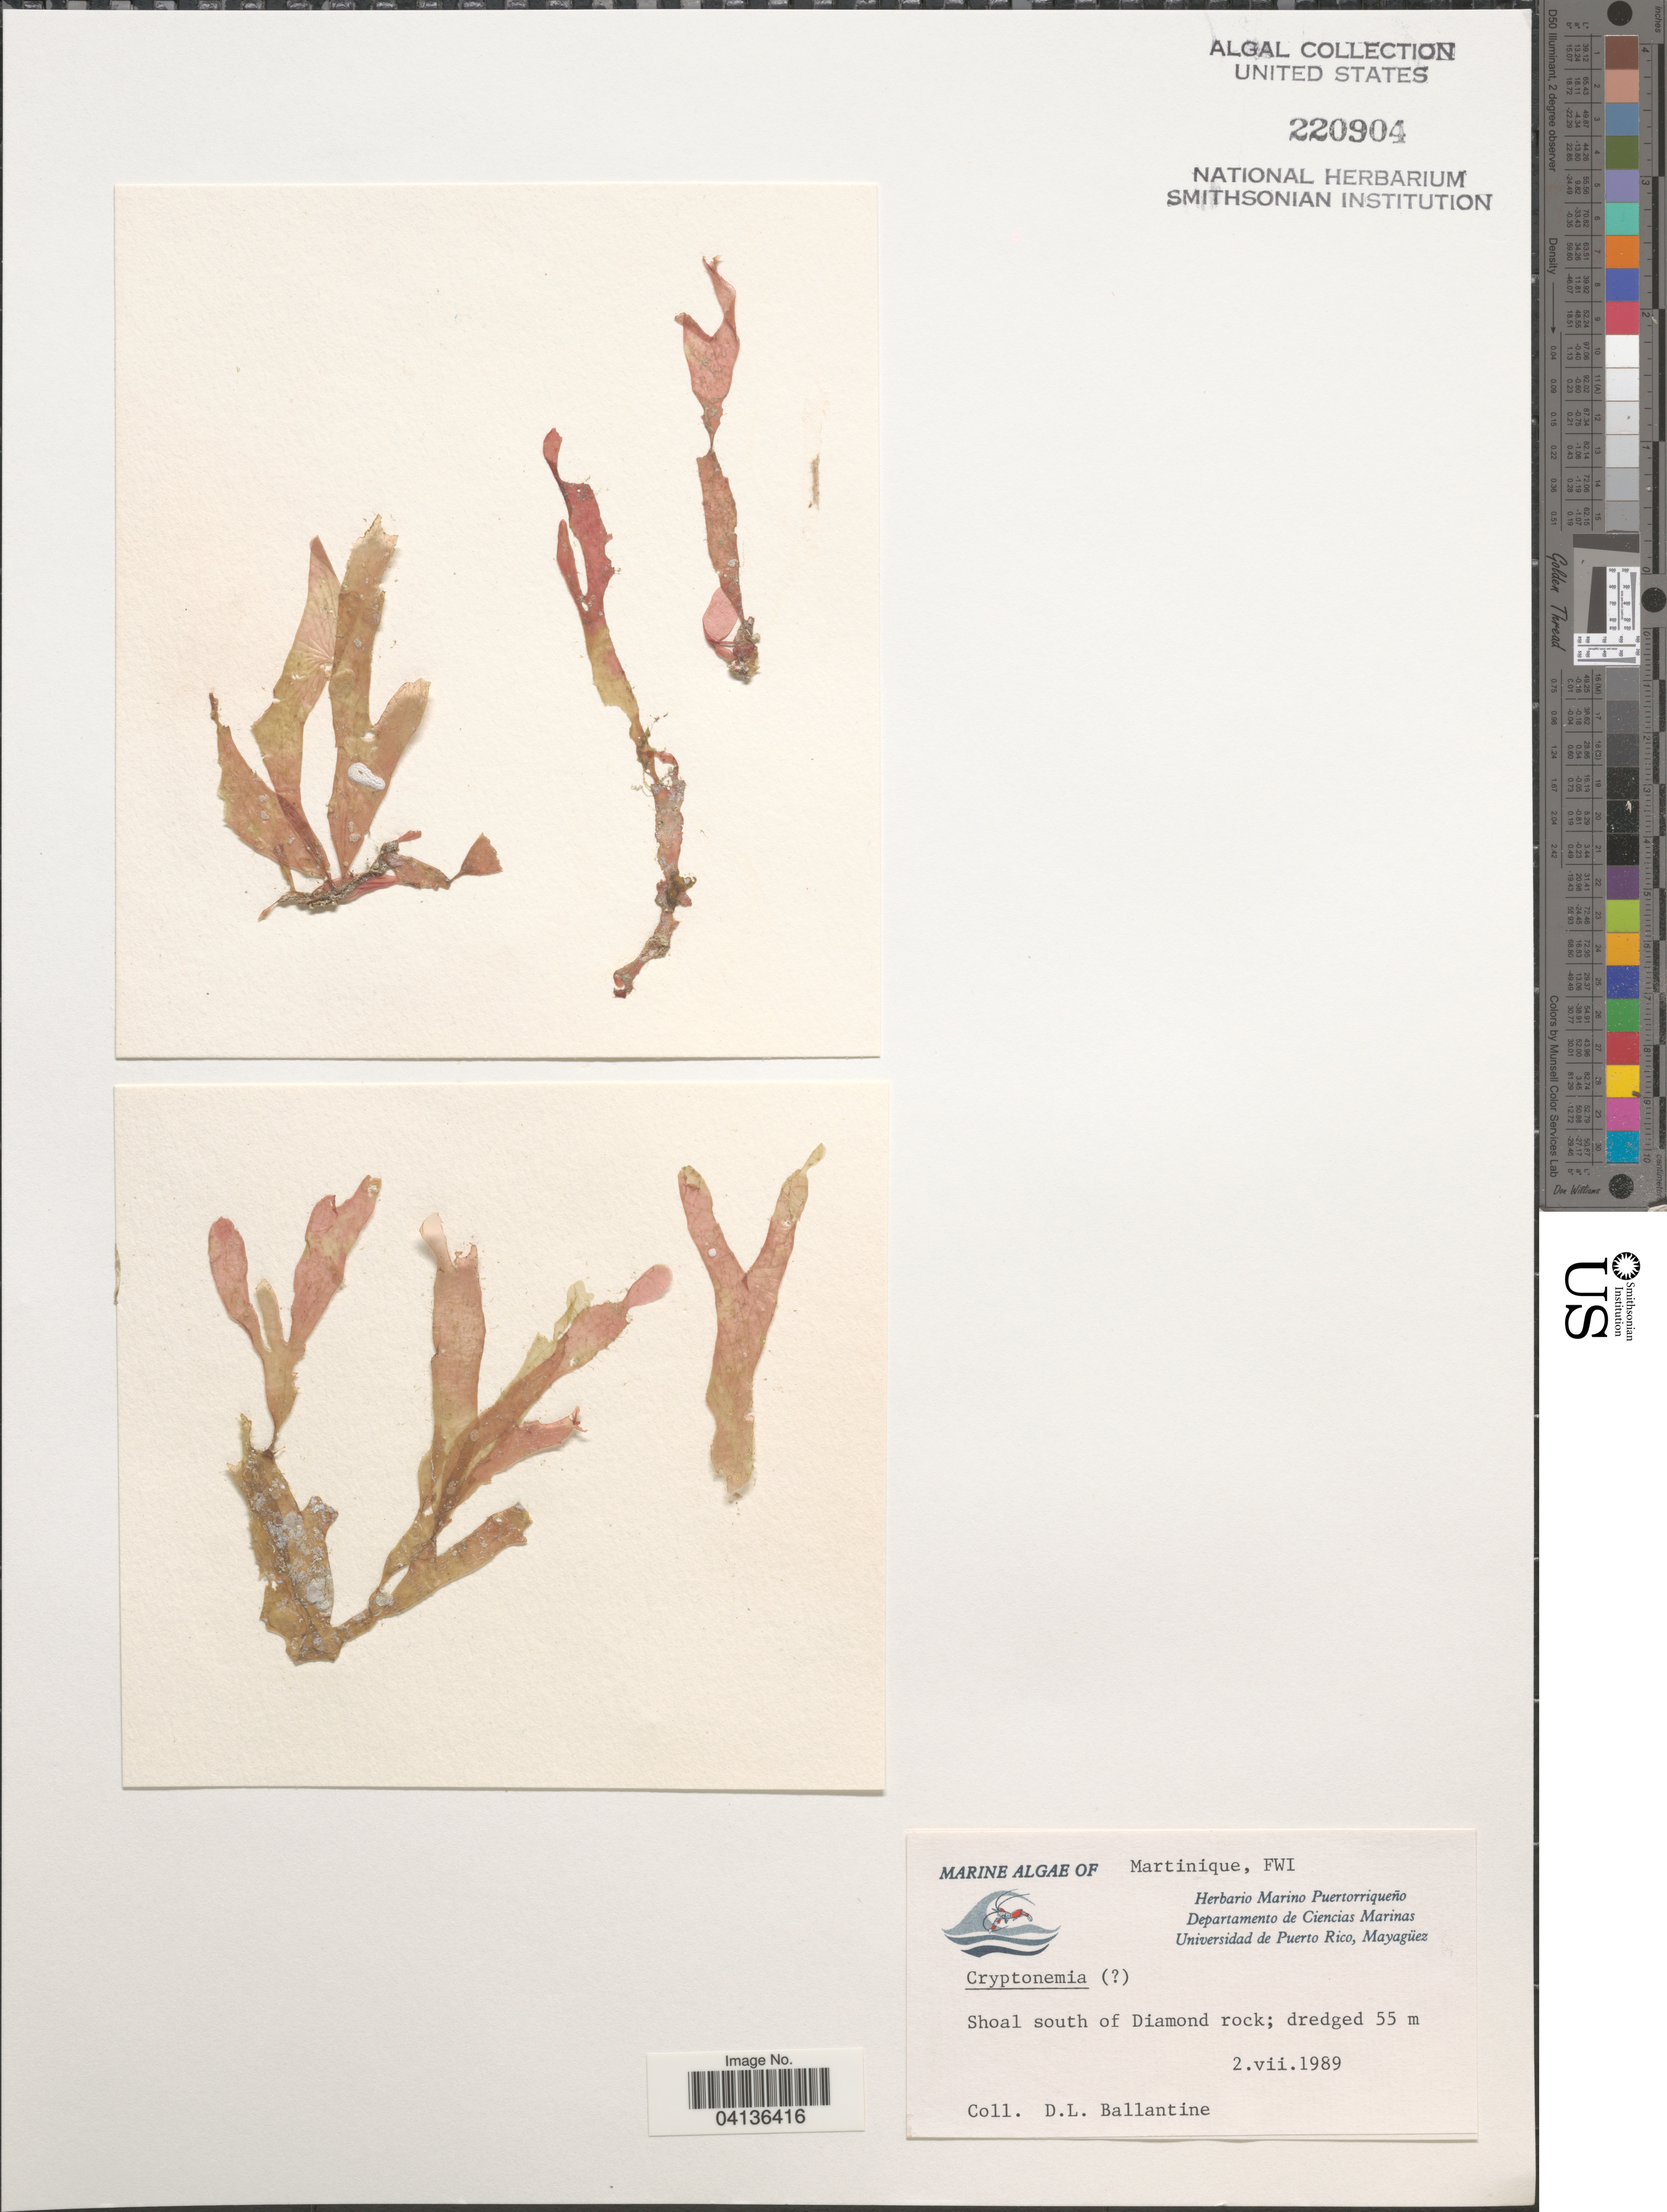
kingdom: Plantae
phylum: Rhodophyta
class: Florideophyceae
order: Halymeniales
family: Halymeniaceae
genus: Cryptonemia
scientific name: Cryptonemia sp.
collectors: D.L. Ballantine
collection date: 1989-07-02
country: Martinique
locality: FWI. Shoal south of Diamond rock.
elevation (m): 55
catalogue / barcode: US 220904